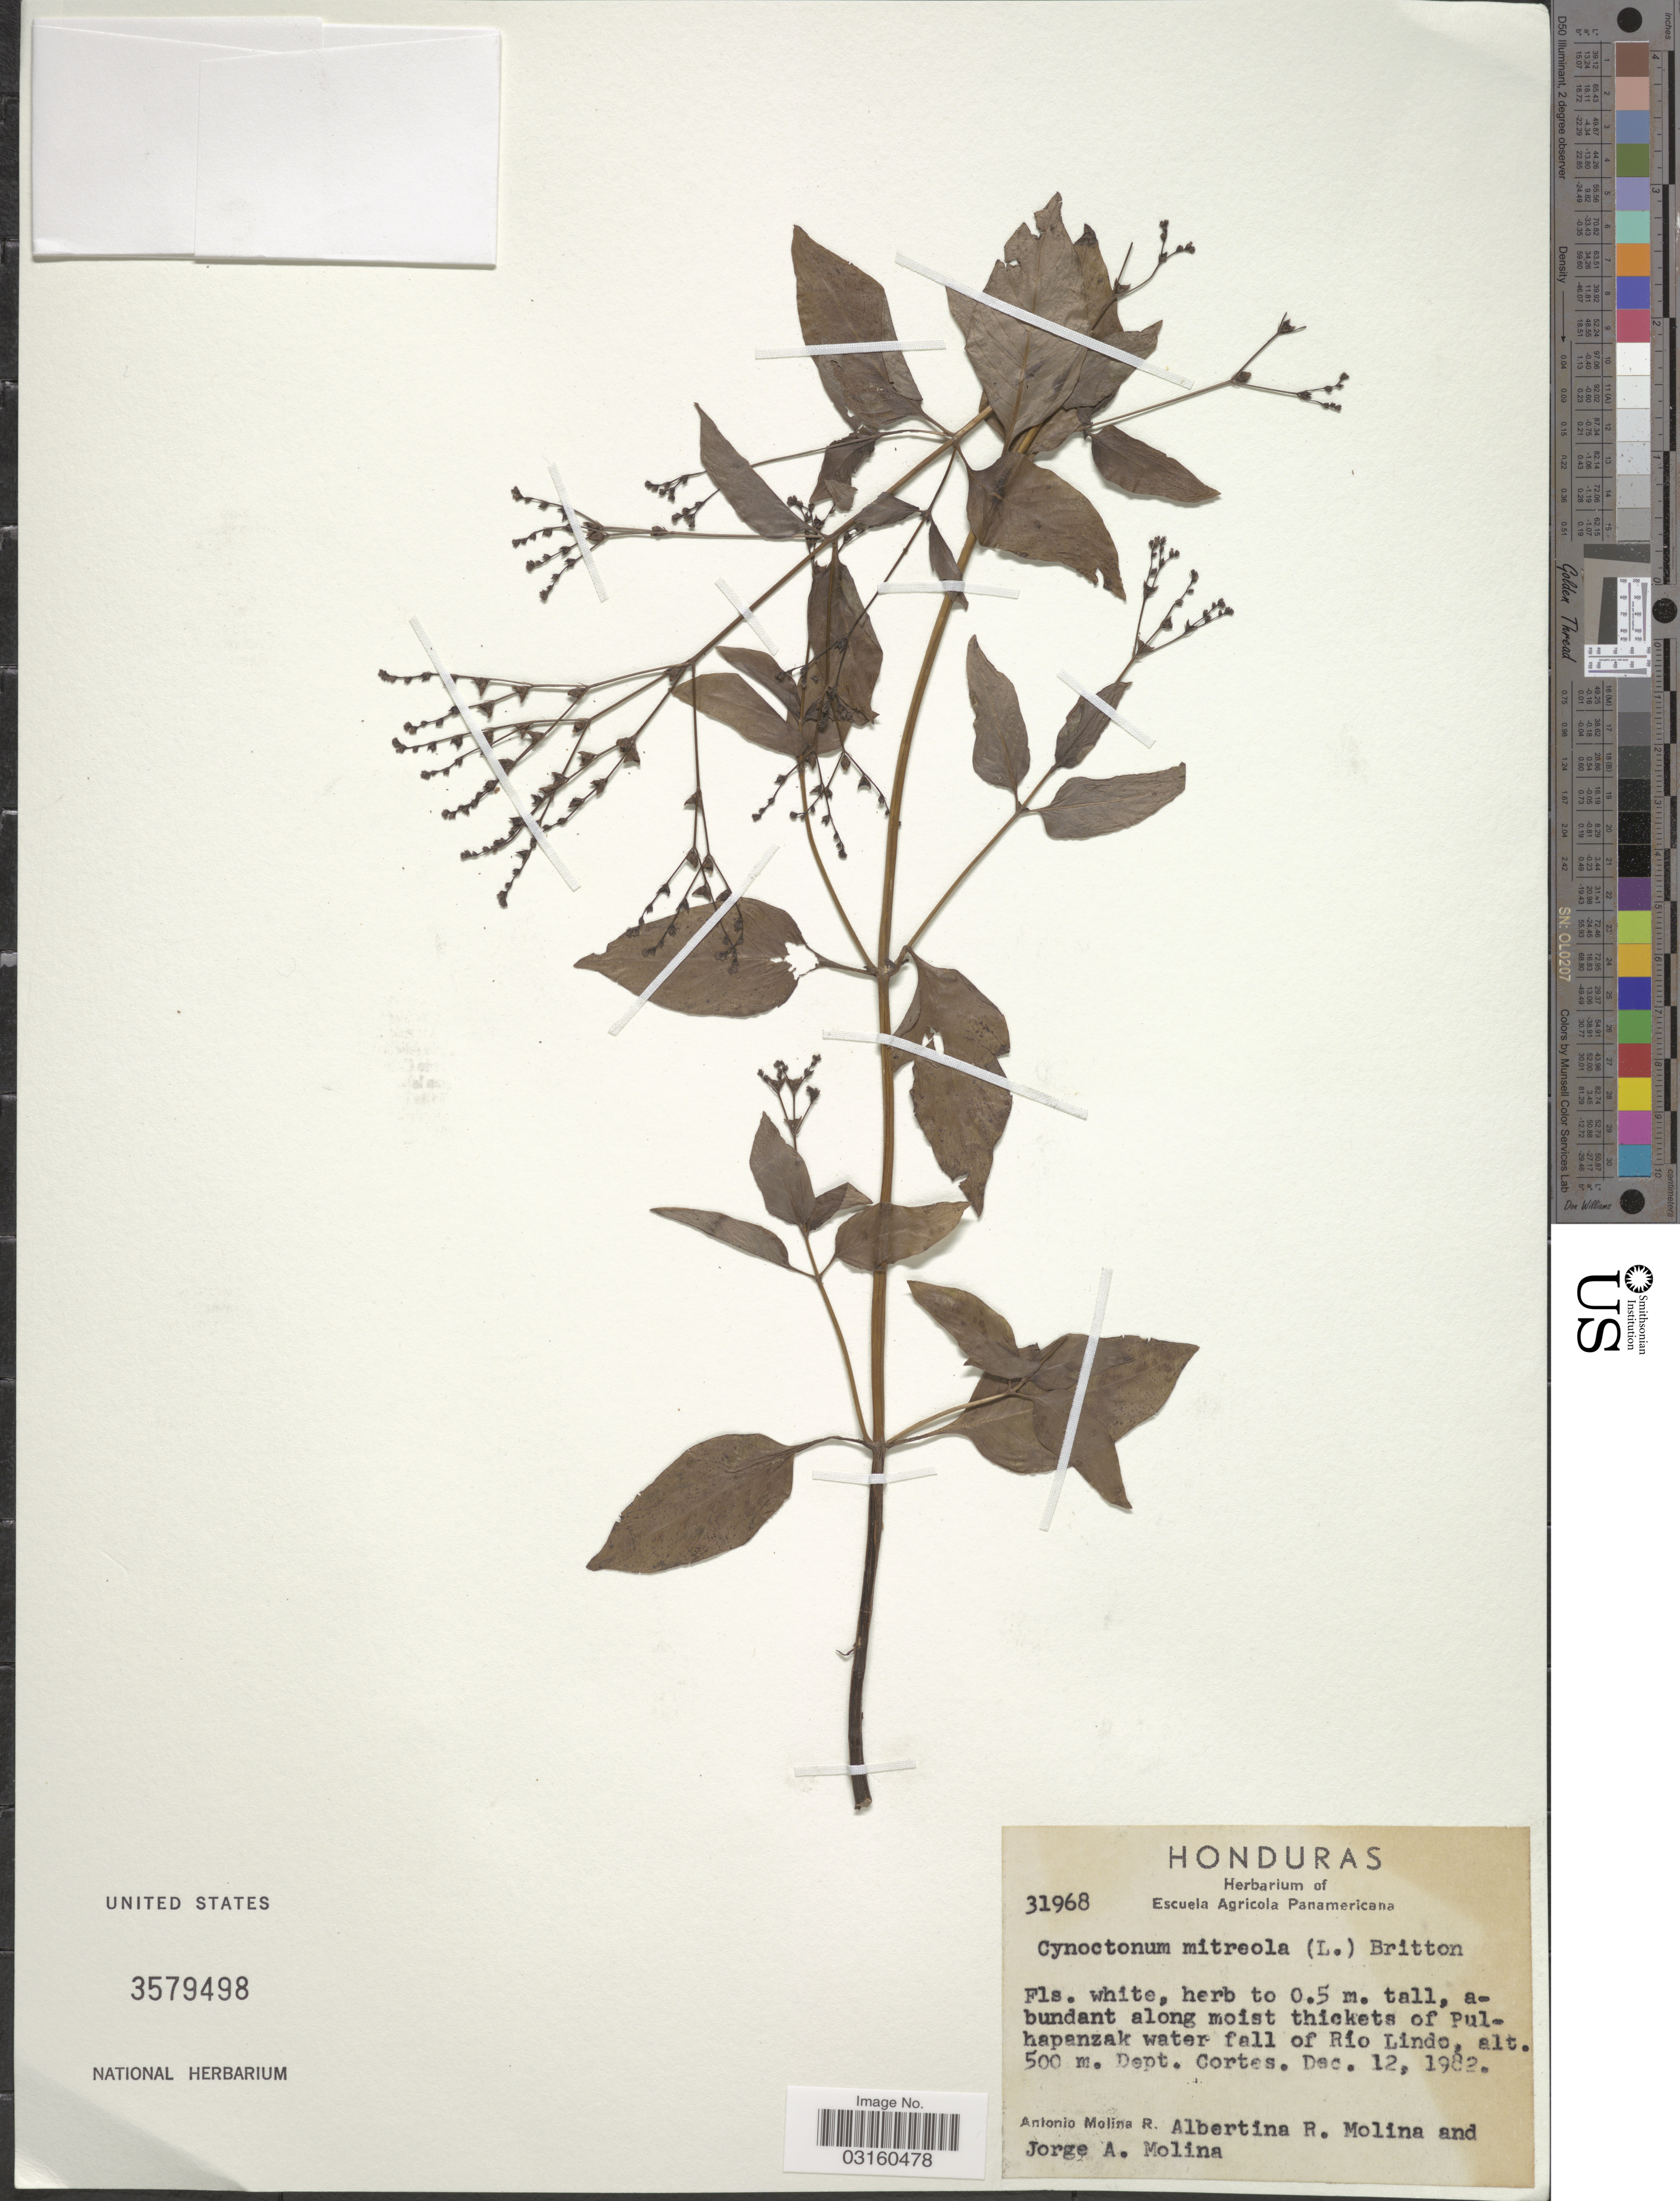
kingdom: Plantae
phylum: Tracheophyta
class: Magnoliopsida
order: Gentianales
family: Loganiaceae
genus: Mitreola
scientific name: Mitreola petiolata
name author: (J.F. Gmel.) Torr. & A. Gray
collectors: A. Molina R., A. R. Molina & J. A. Molina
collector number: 31968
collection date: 1982-12-12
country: Honduras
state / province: Cortés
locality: Along moist thickets of Pulhapanzak water fall of Río Lindo. Dept. Cortes.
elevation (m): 500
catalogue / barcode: US 3579498